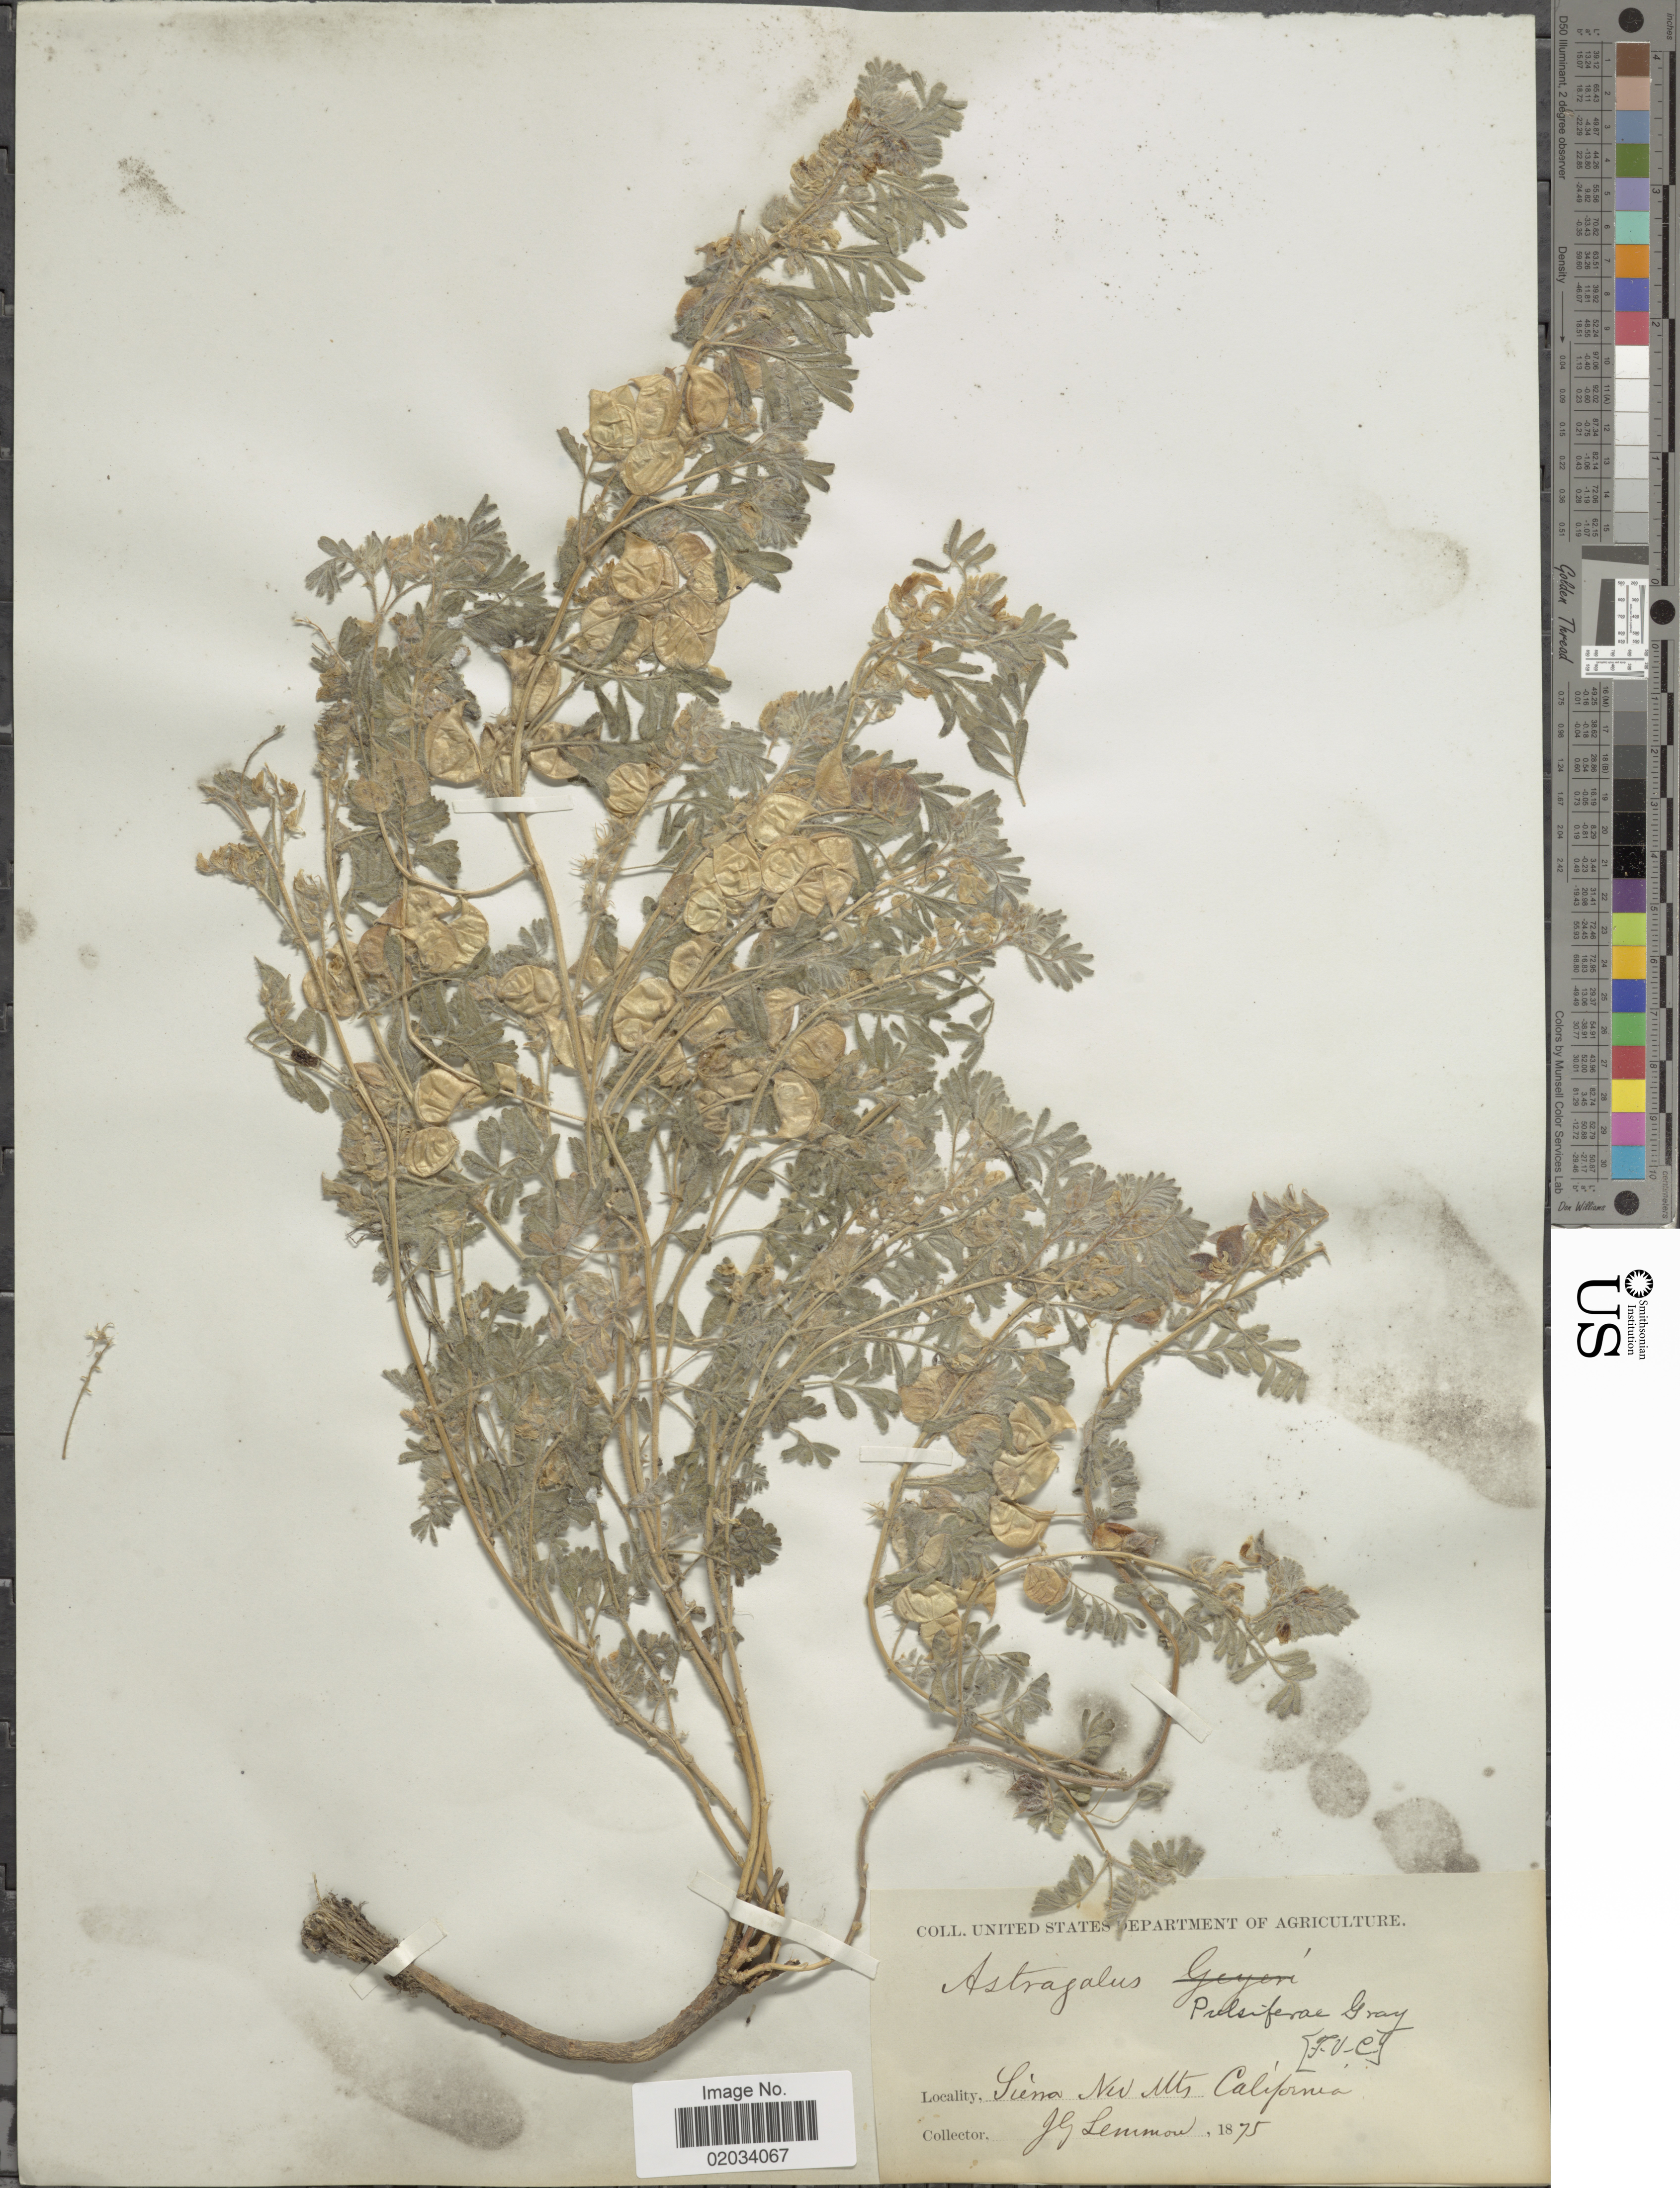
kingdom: Plantae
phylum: Tracheophyta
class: Magnoliopsida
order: Fabales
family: Fabaceae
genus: Astragalus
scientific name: Astragalus pulsiferae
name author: A. Gray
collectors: J. Lemmon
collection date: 1875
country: United States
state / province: California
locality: Sierra Nev Mts. California